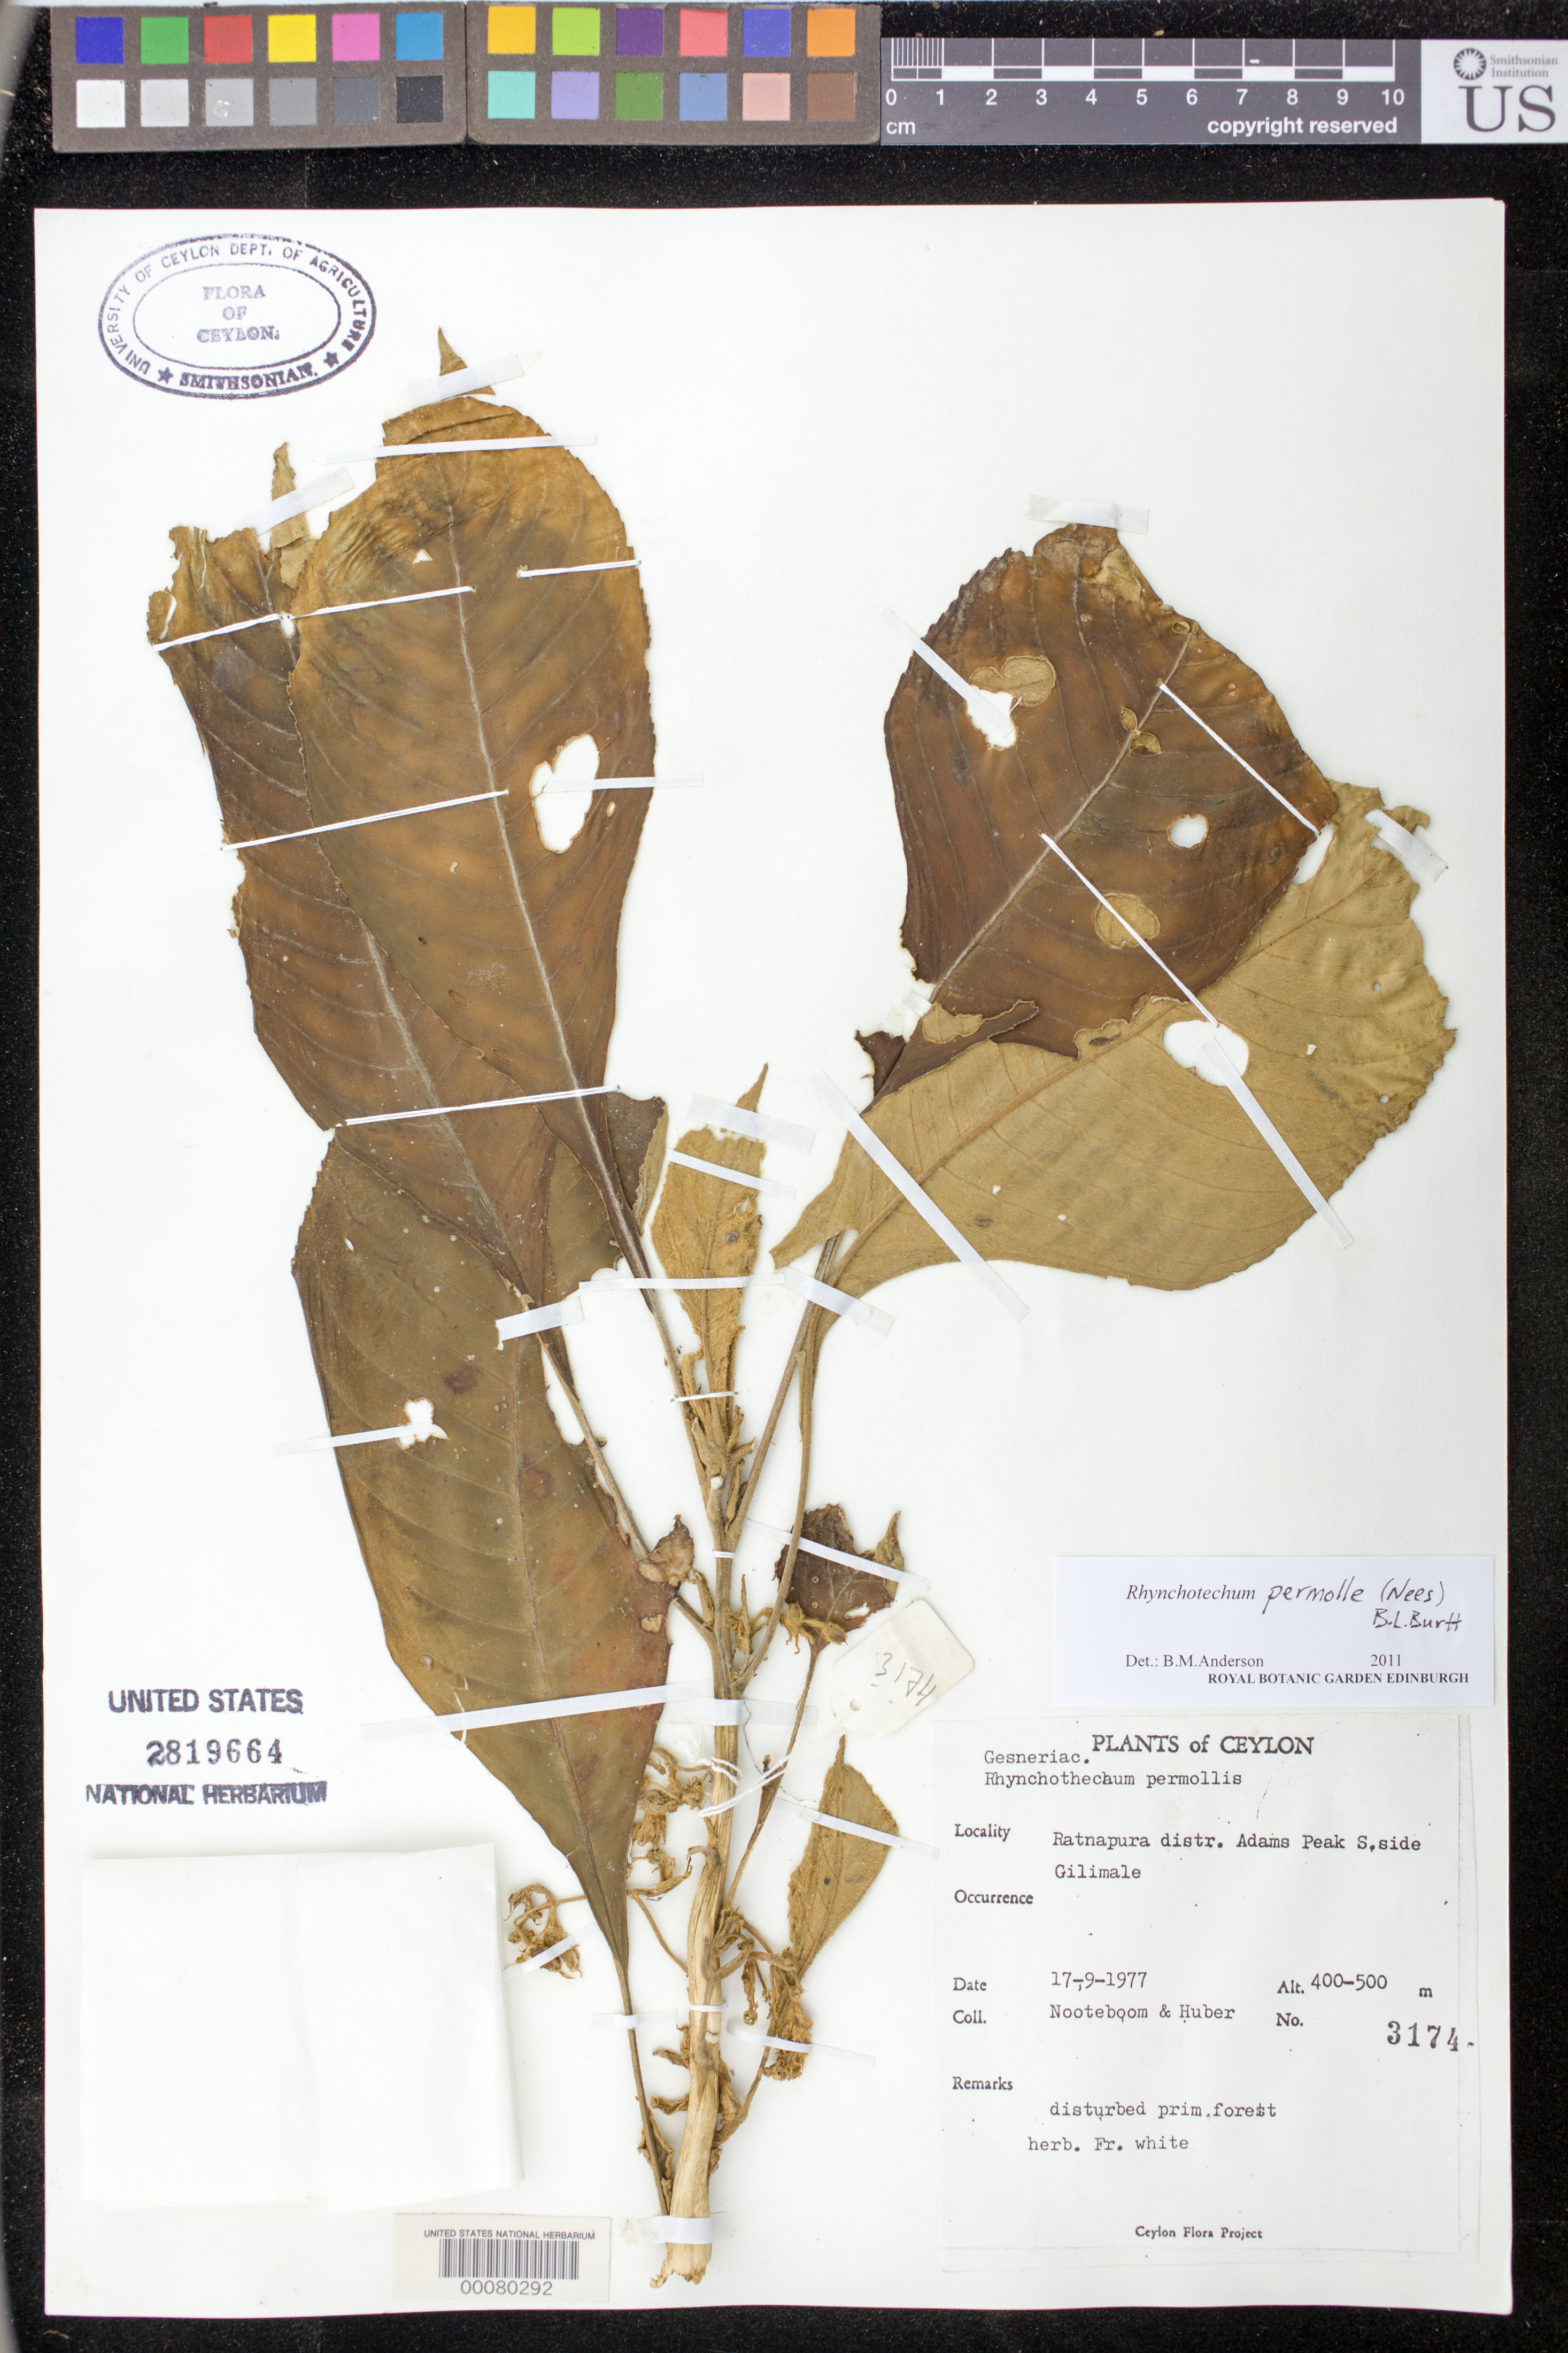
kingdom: Plantae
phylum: Tracheophyta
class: Magnoliopsida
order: Lamiales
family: Gesneriaceae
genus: Rhynchotechum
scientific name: Rhynchotechum permolle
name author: (Nees) B.L. Burtt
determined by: Anderson, B.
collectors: H. P. Nooteboom & H. Huber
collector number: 3174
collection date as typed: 17 Sep 1977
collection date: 1977-09-17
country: Sri Lanka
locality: Ratnapura dist., Adams peak s side gilimale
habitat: Disturbed primary forest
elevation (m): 400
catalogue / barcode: US 2819664